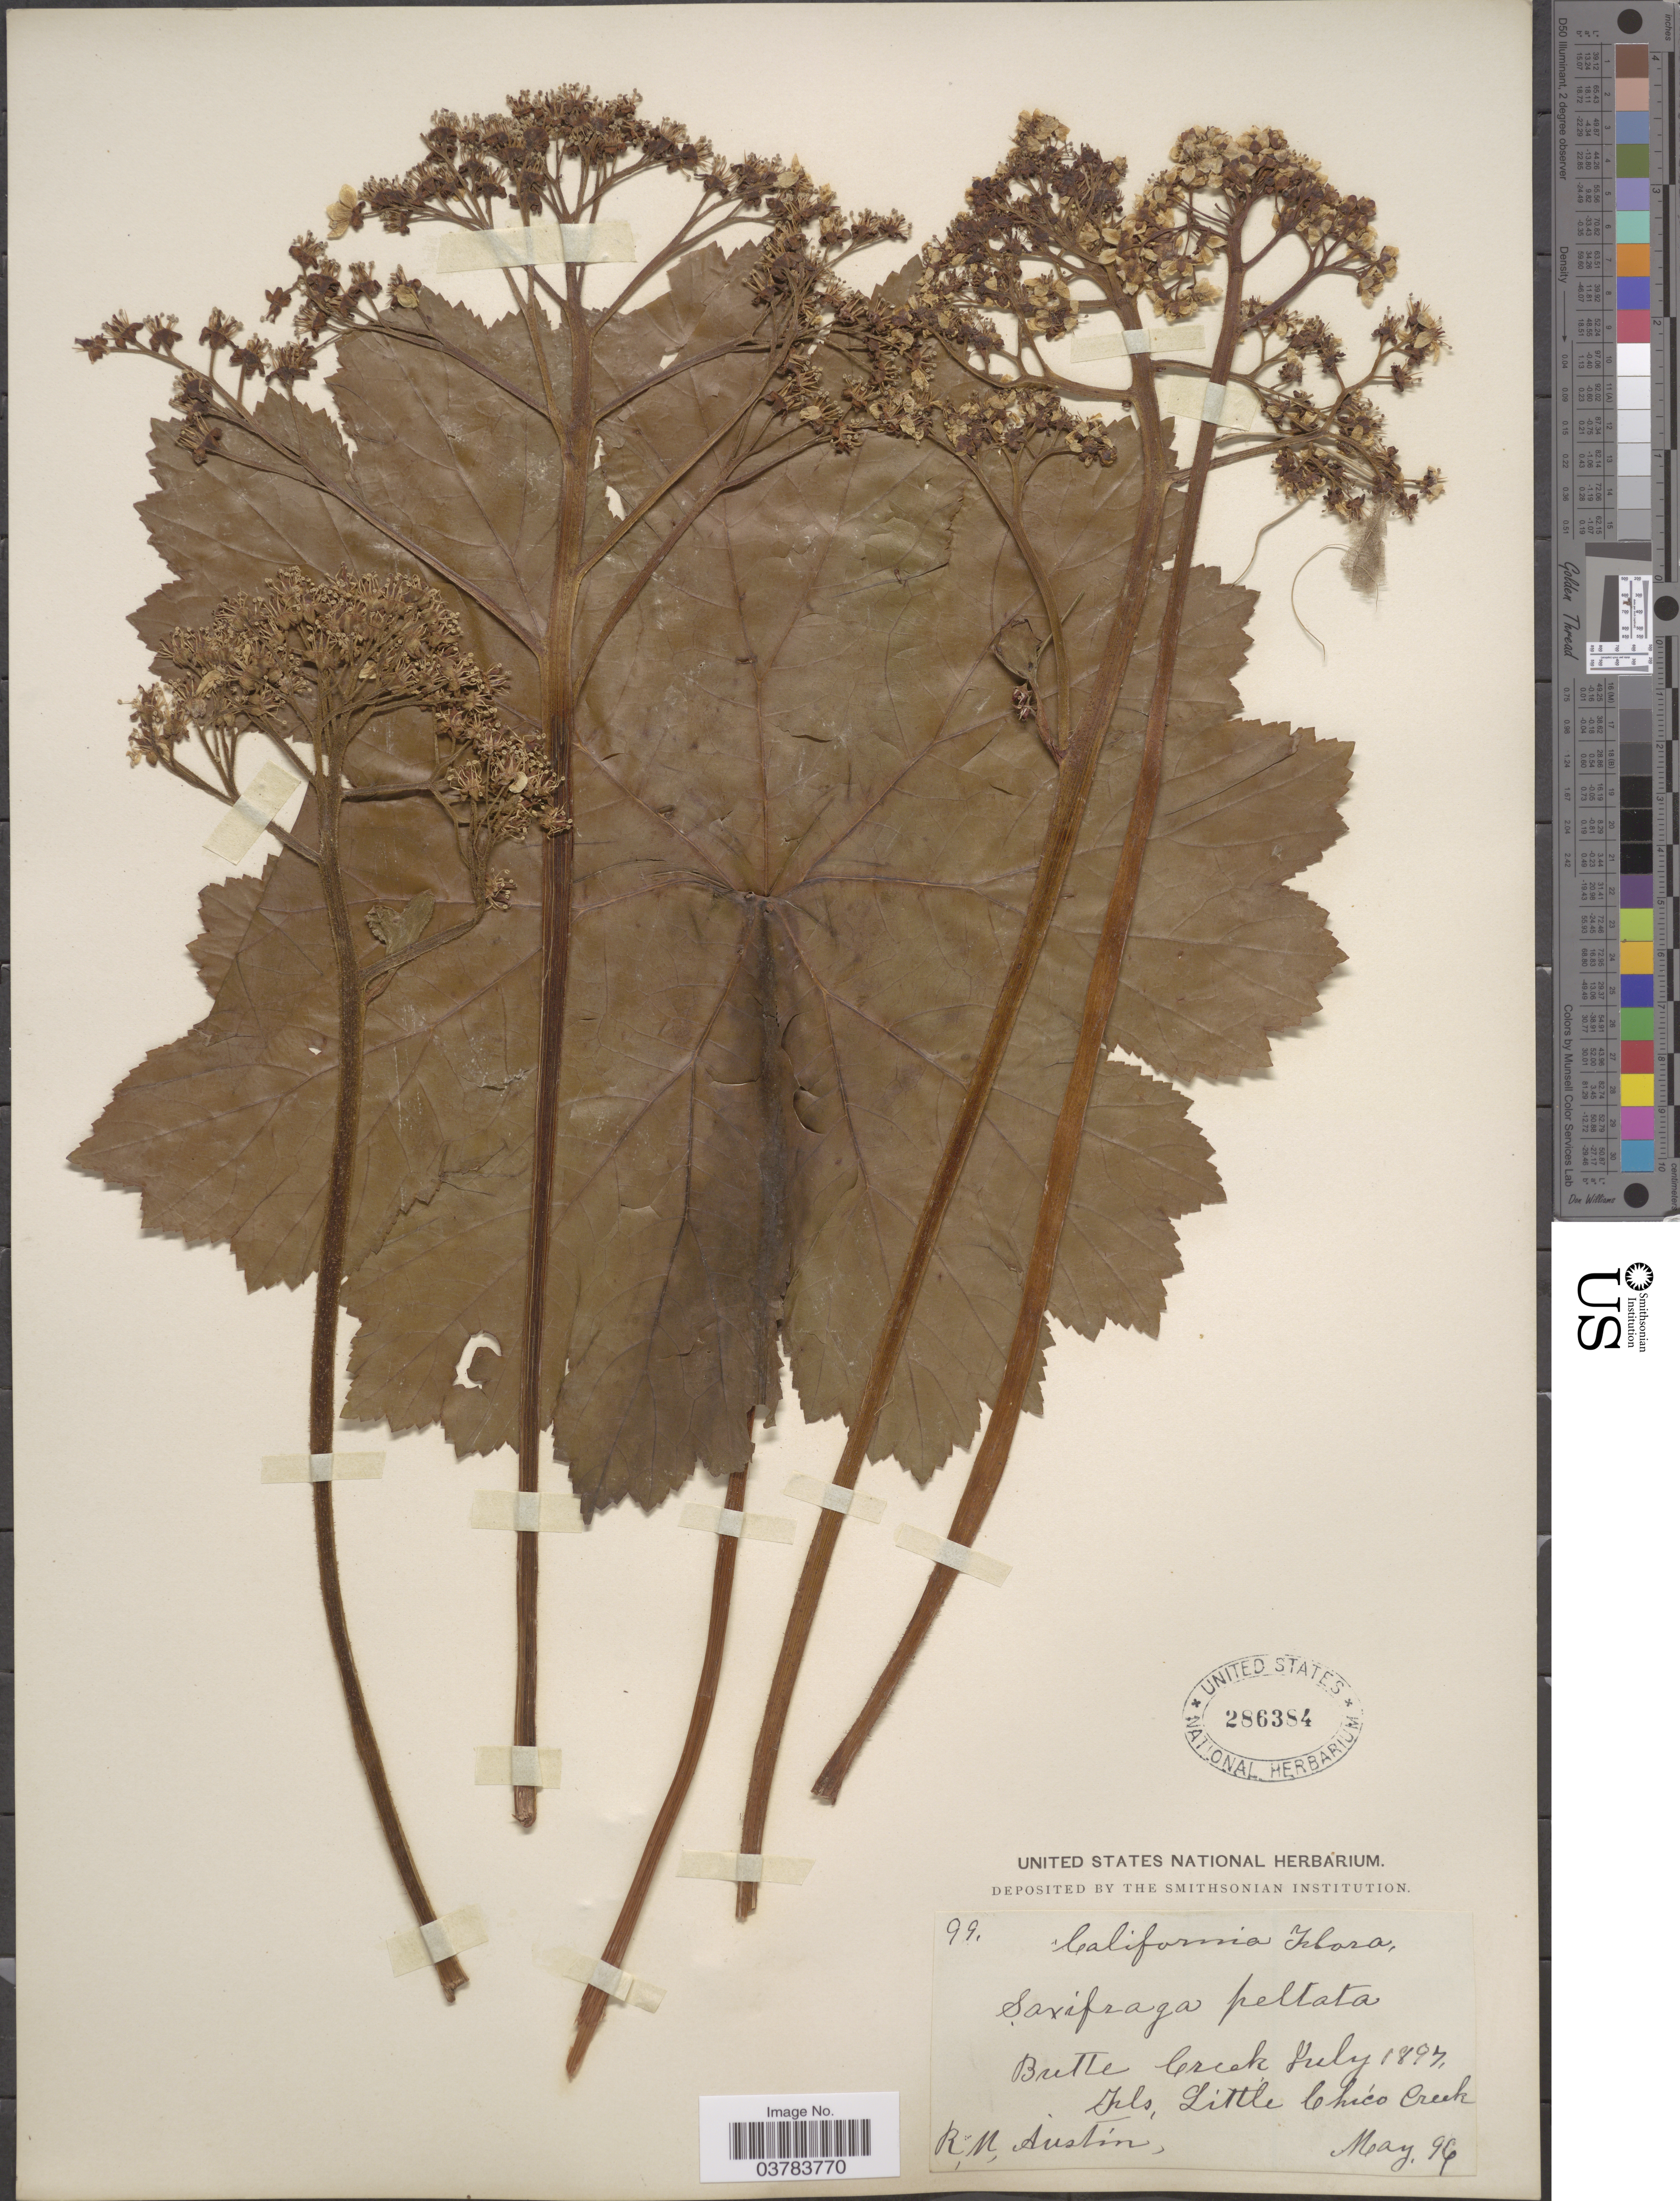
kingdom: Plantae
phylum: Tracheophyta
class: Magnoliopsida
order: Saxifragales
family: Saxifragaceae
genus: Darmera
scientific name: Darmera peltata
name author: (Torr. ex Benth.) Voss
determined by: Strong, Mark T., (BOT), Smithsonian Institution - National Museum of Natural History (UNITED STATES)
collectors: R. Austin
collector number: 99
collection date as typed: Transcribed d/m/y: /5/96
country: United States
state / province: California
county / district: Butte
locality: Thora. Butte Creek. Little Chico Creek.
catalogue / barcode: US 286384